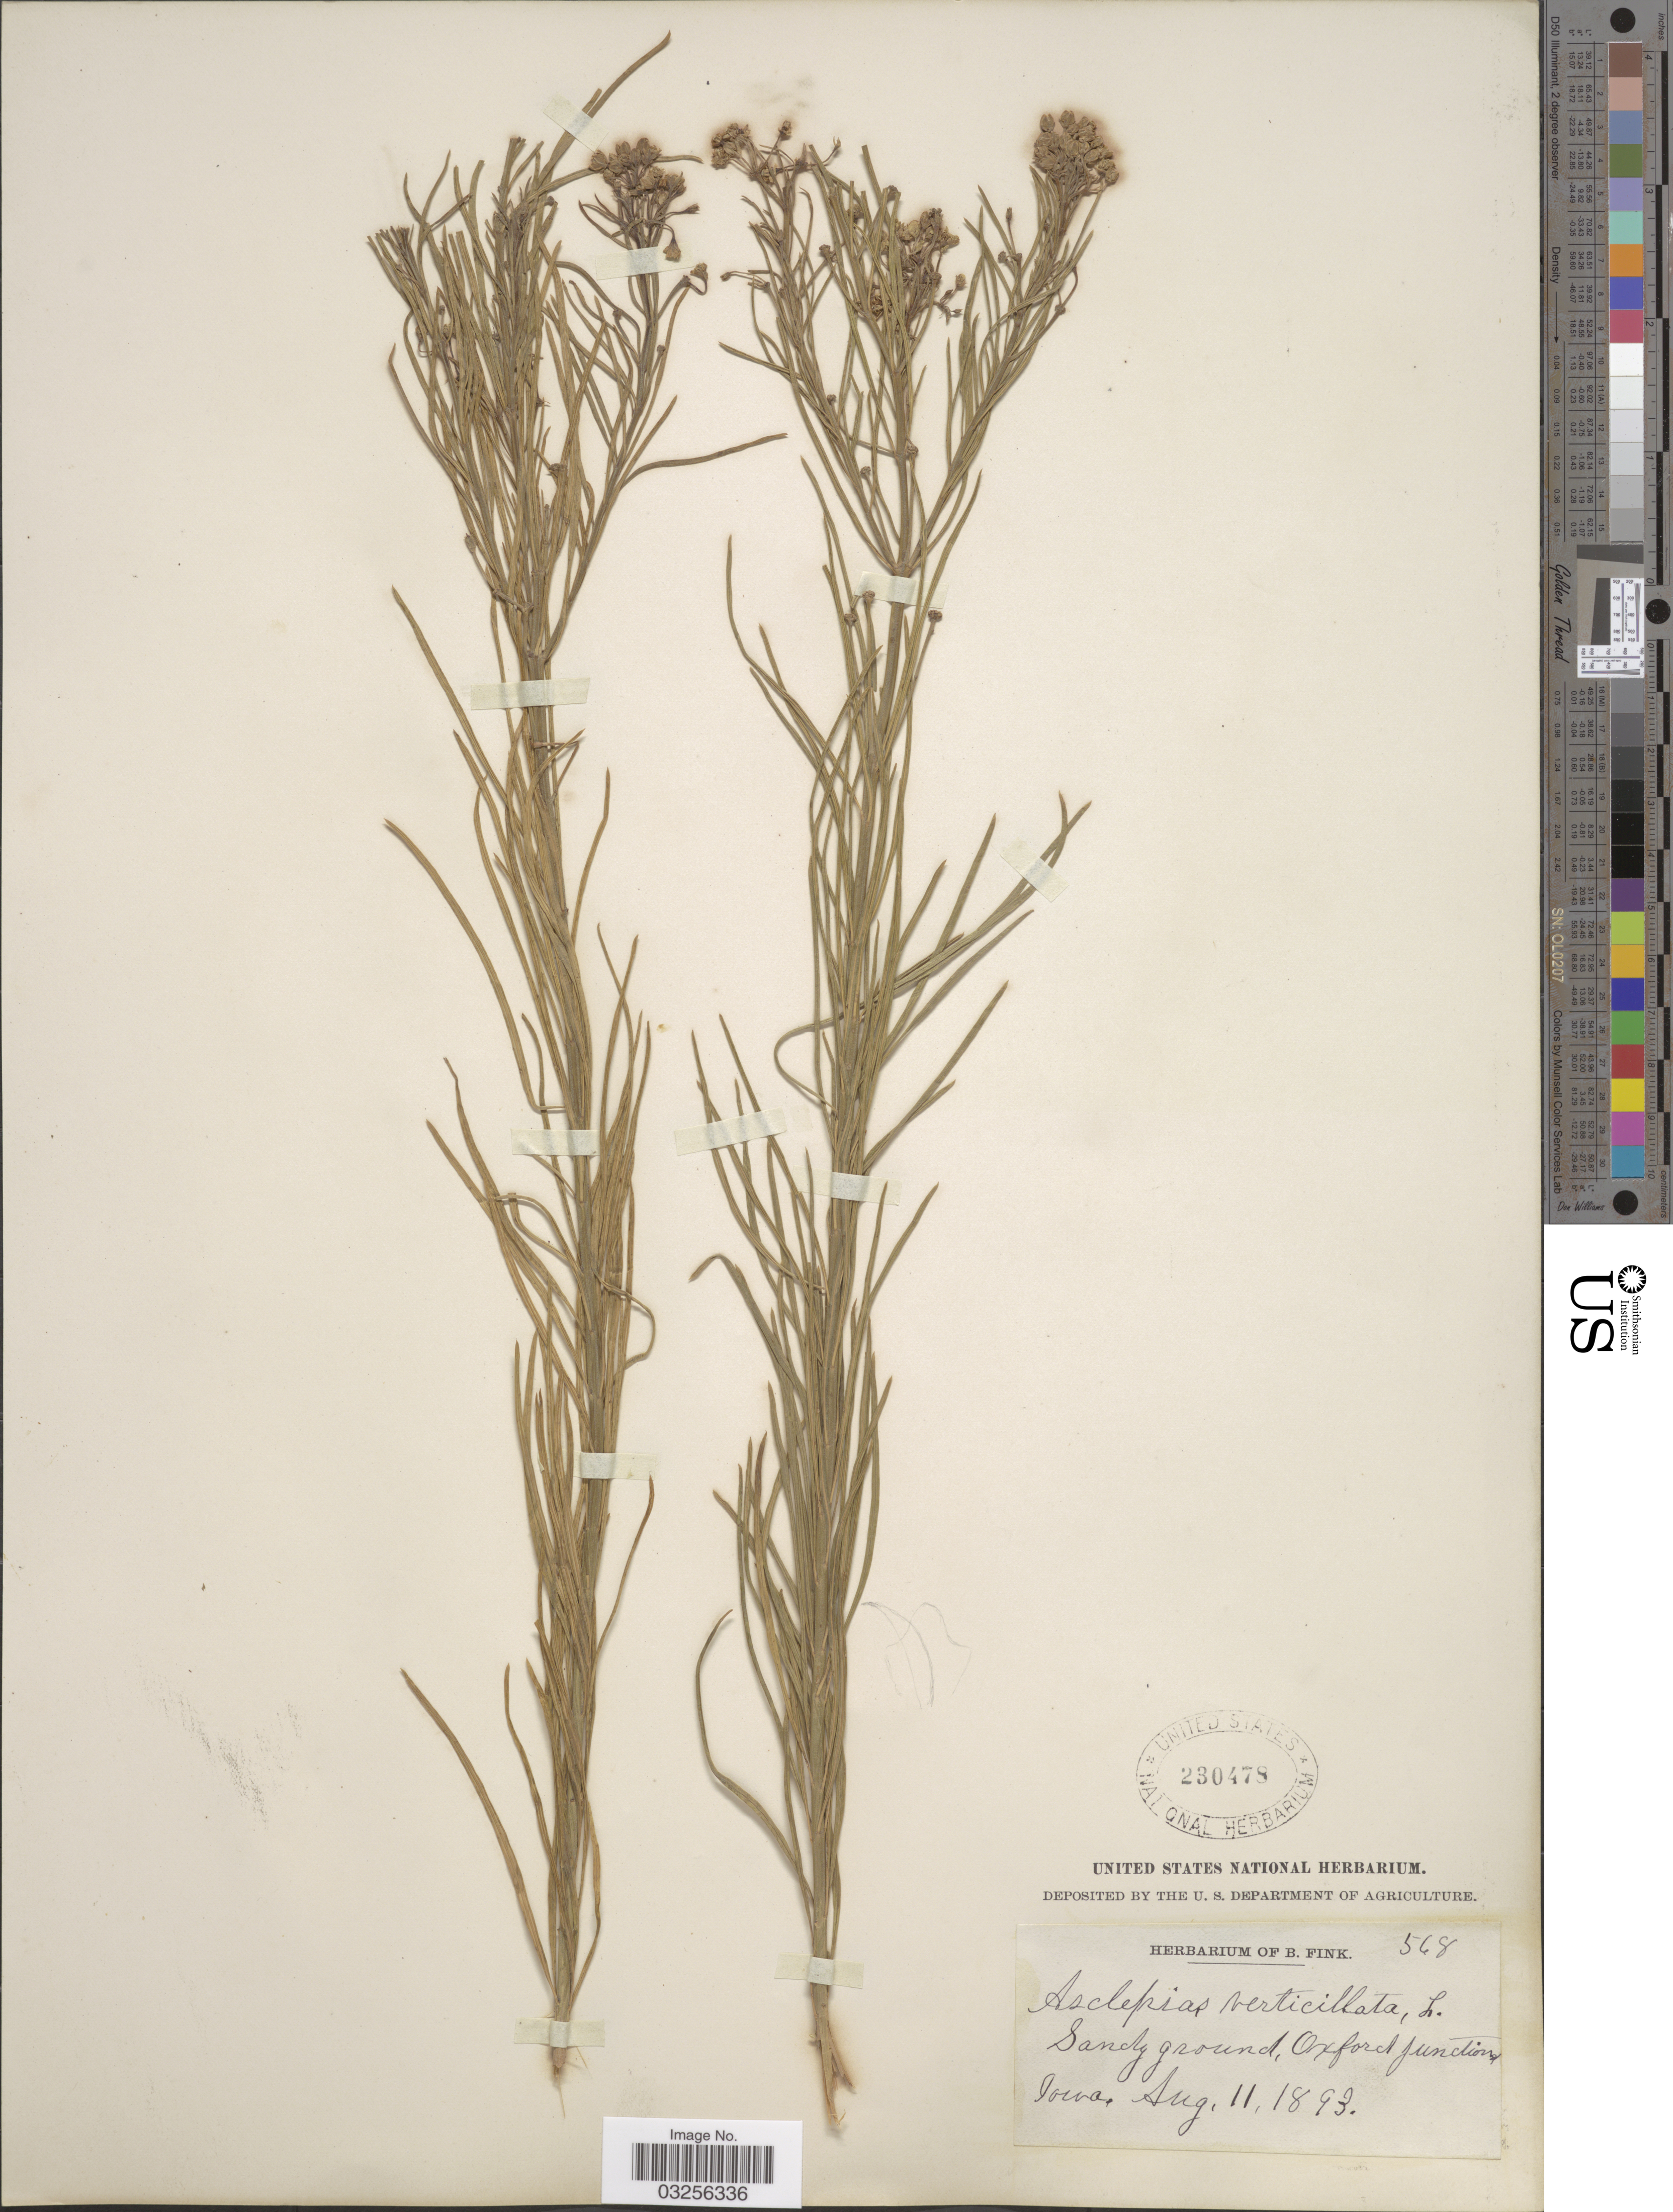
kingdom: Plantae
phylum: Tracheophyta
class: Magnoliopsida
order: Gentianales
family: Apocynaceae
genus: Asclepias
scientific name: Asclepias verticillata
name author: L.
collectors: ex herb. Bruce Fink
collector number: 568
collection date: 1893-08-11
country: United States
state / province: Iowa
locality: Sandy ground, Oxford Junction.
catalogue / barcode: US 230478